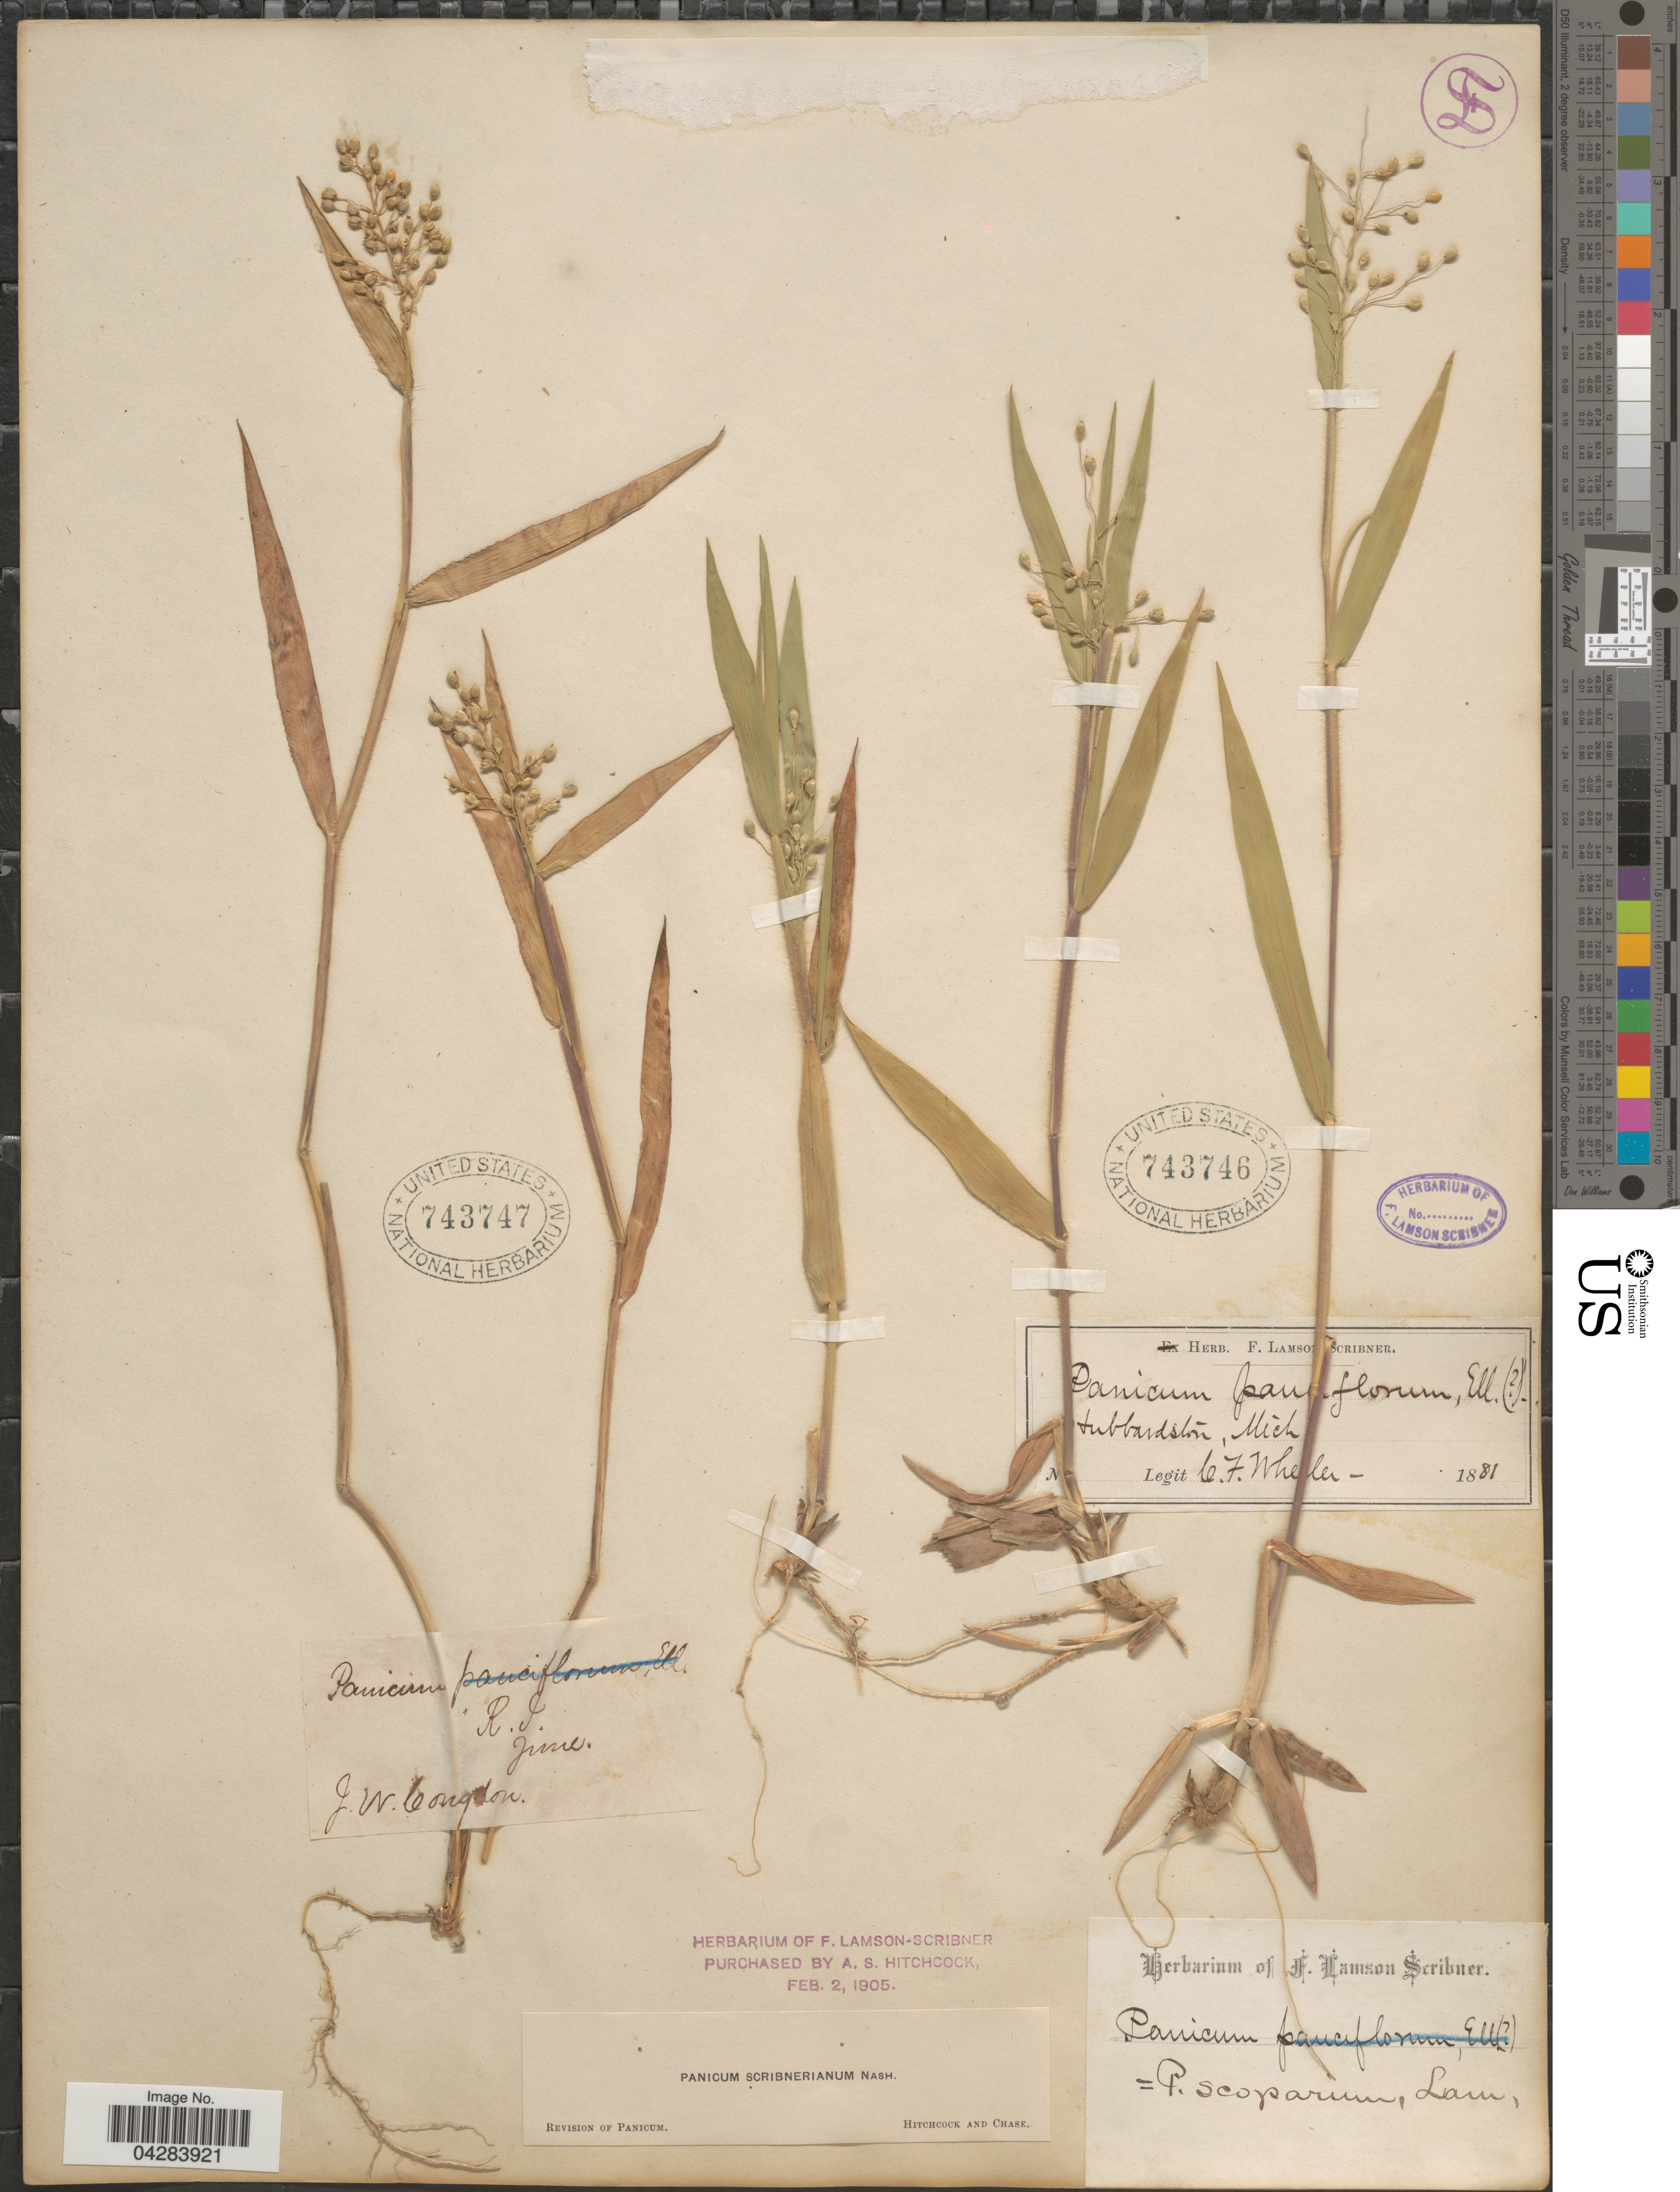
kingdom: Plantae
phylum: Tracheophyta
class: Liliopsida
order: Poales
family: Poaceae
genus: Dichanthelium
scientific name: Dichanthelium oligosanthes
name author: (Schult.) Gould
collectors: J. W. Congdon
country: United States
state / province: Rhode Island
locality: R. I.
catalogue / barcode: US 743747